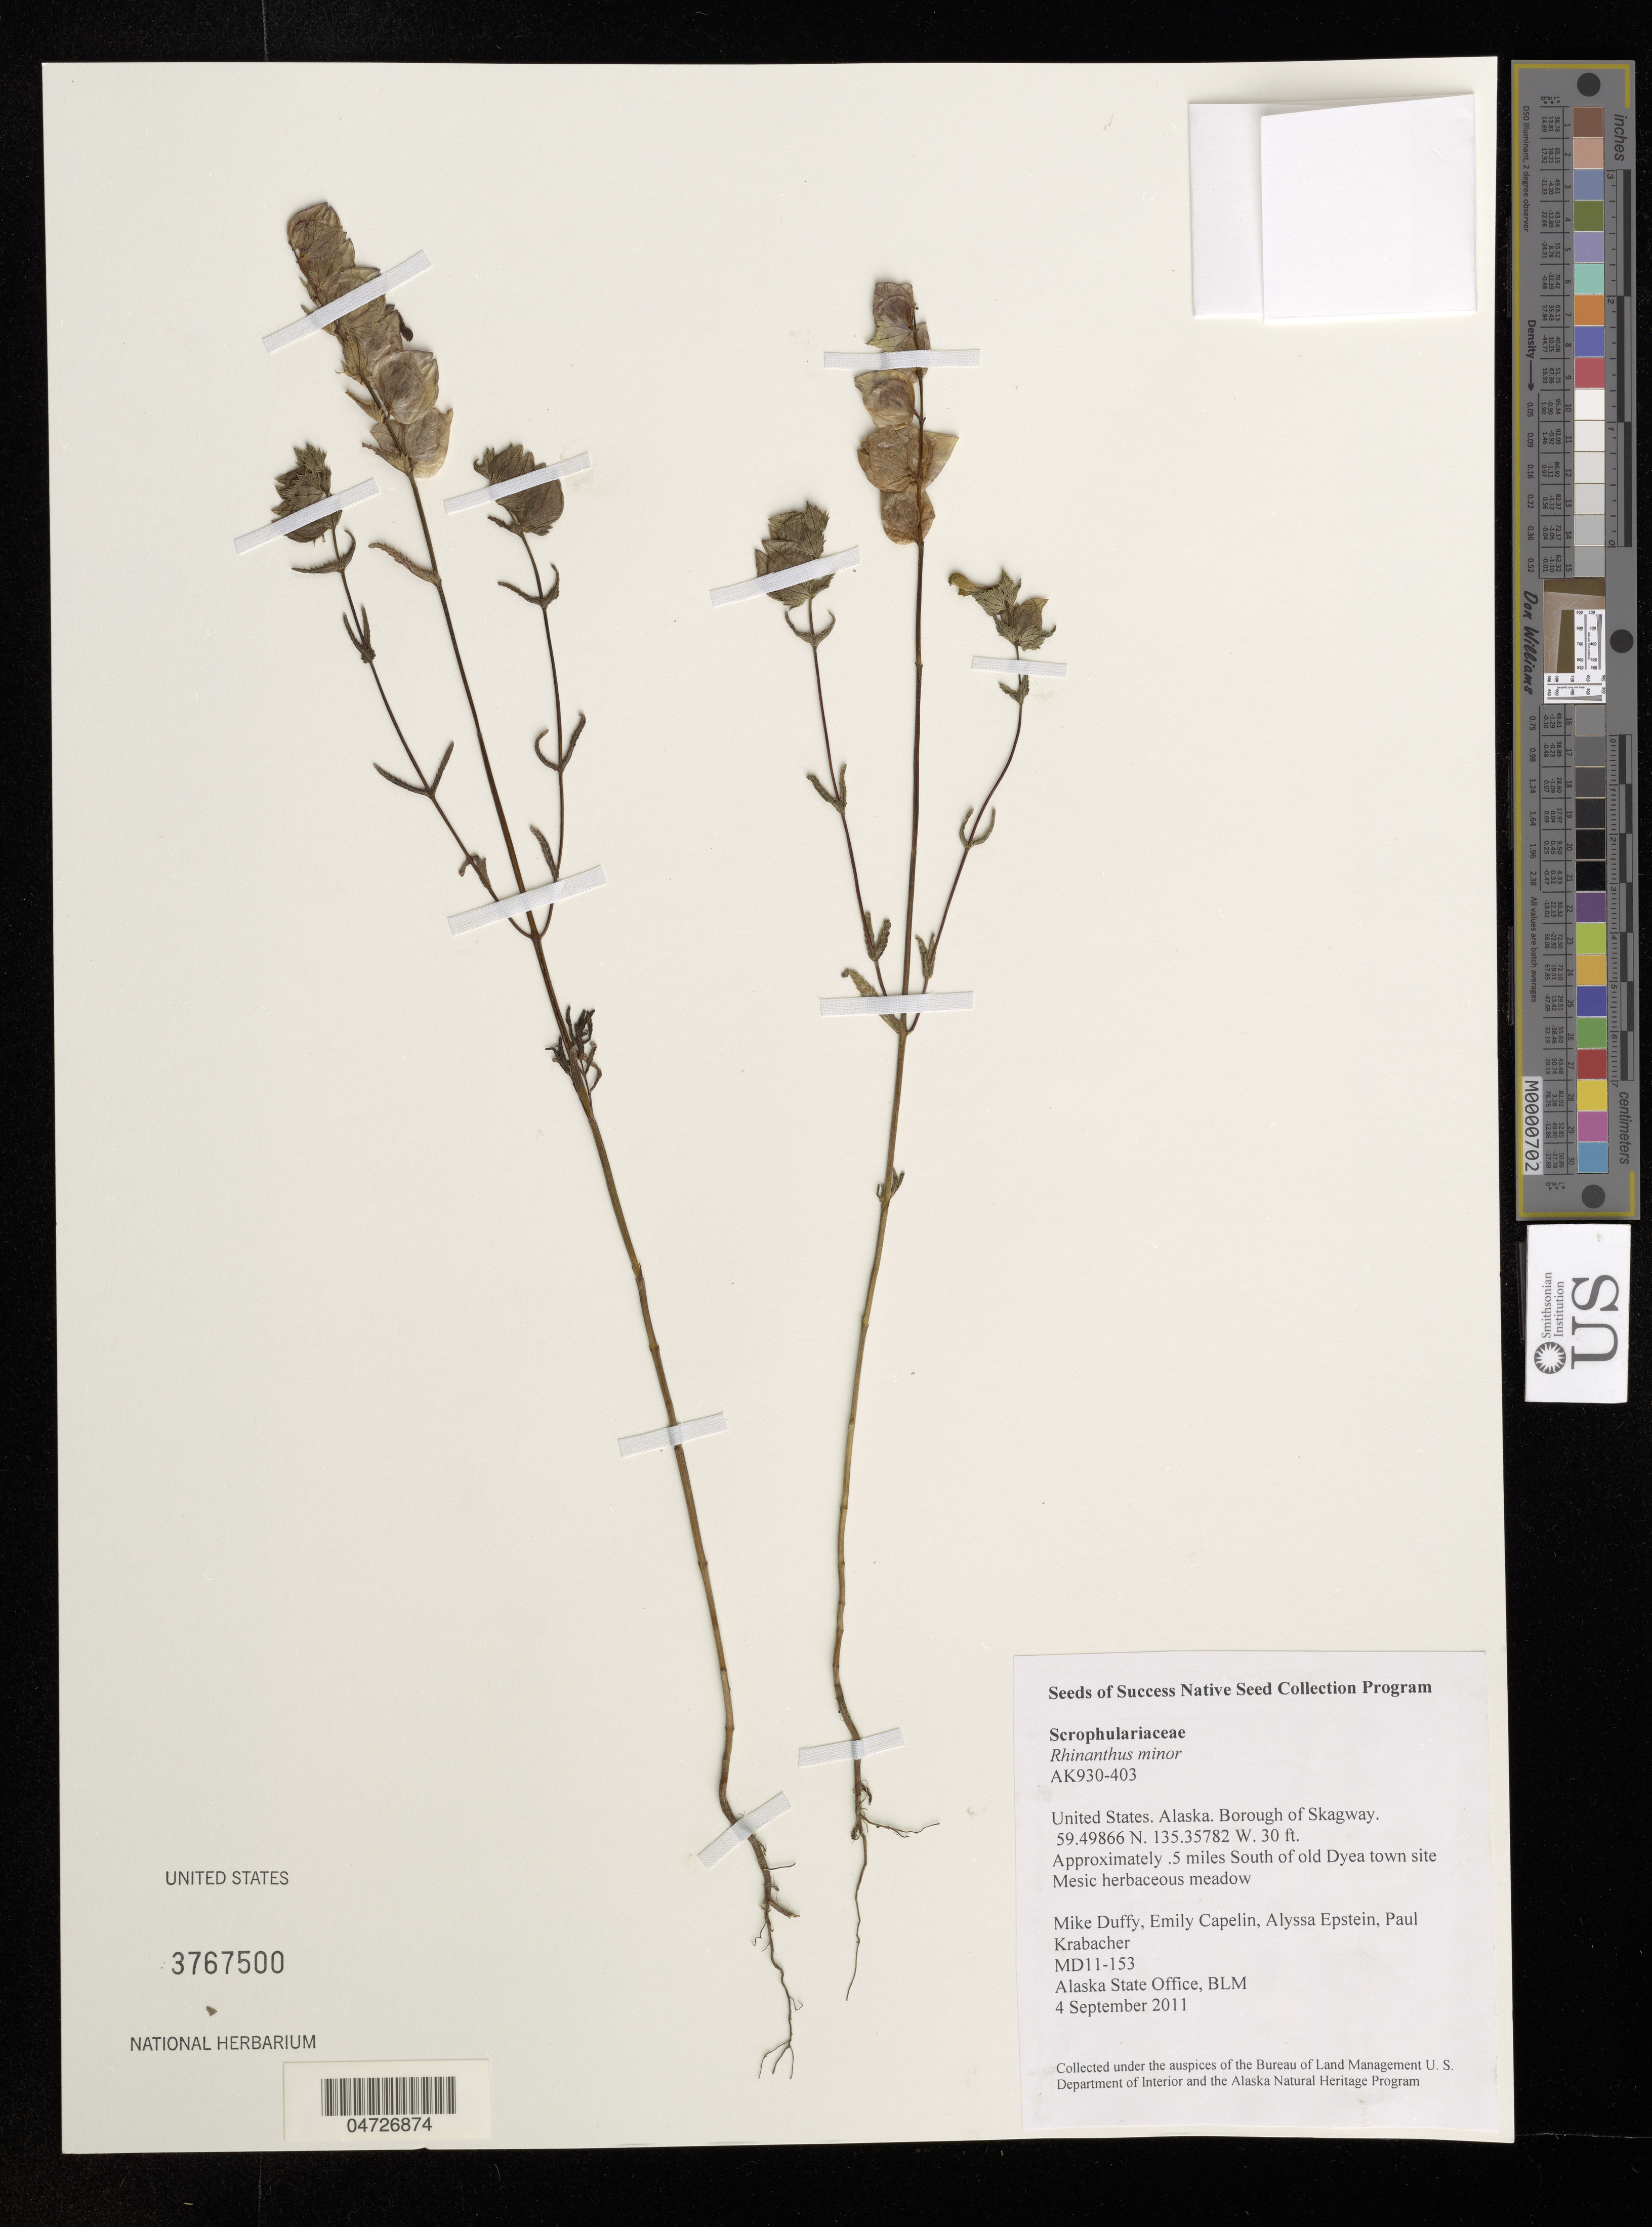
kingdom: Plantae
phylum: Tracheophyta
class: Magnoliopsida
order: Lamiales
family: Orobanchaceae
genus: Rhinanthus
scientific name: Rhinanthus minor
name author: L.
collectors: M. Duffy, E. Capelin, A. Epstein & P. Krabacher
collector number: MD11-153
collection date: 2011-09-04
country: United States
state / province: Alaska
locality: Borough of Skagway. Approximately .5 miles South of old Dyea town site.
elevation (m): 9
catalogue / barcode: US 3767500